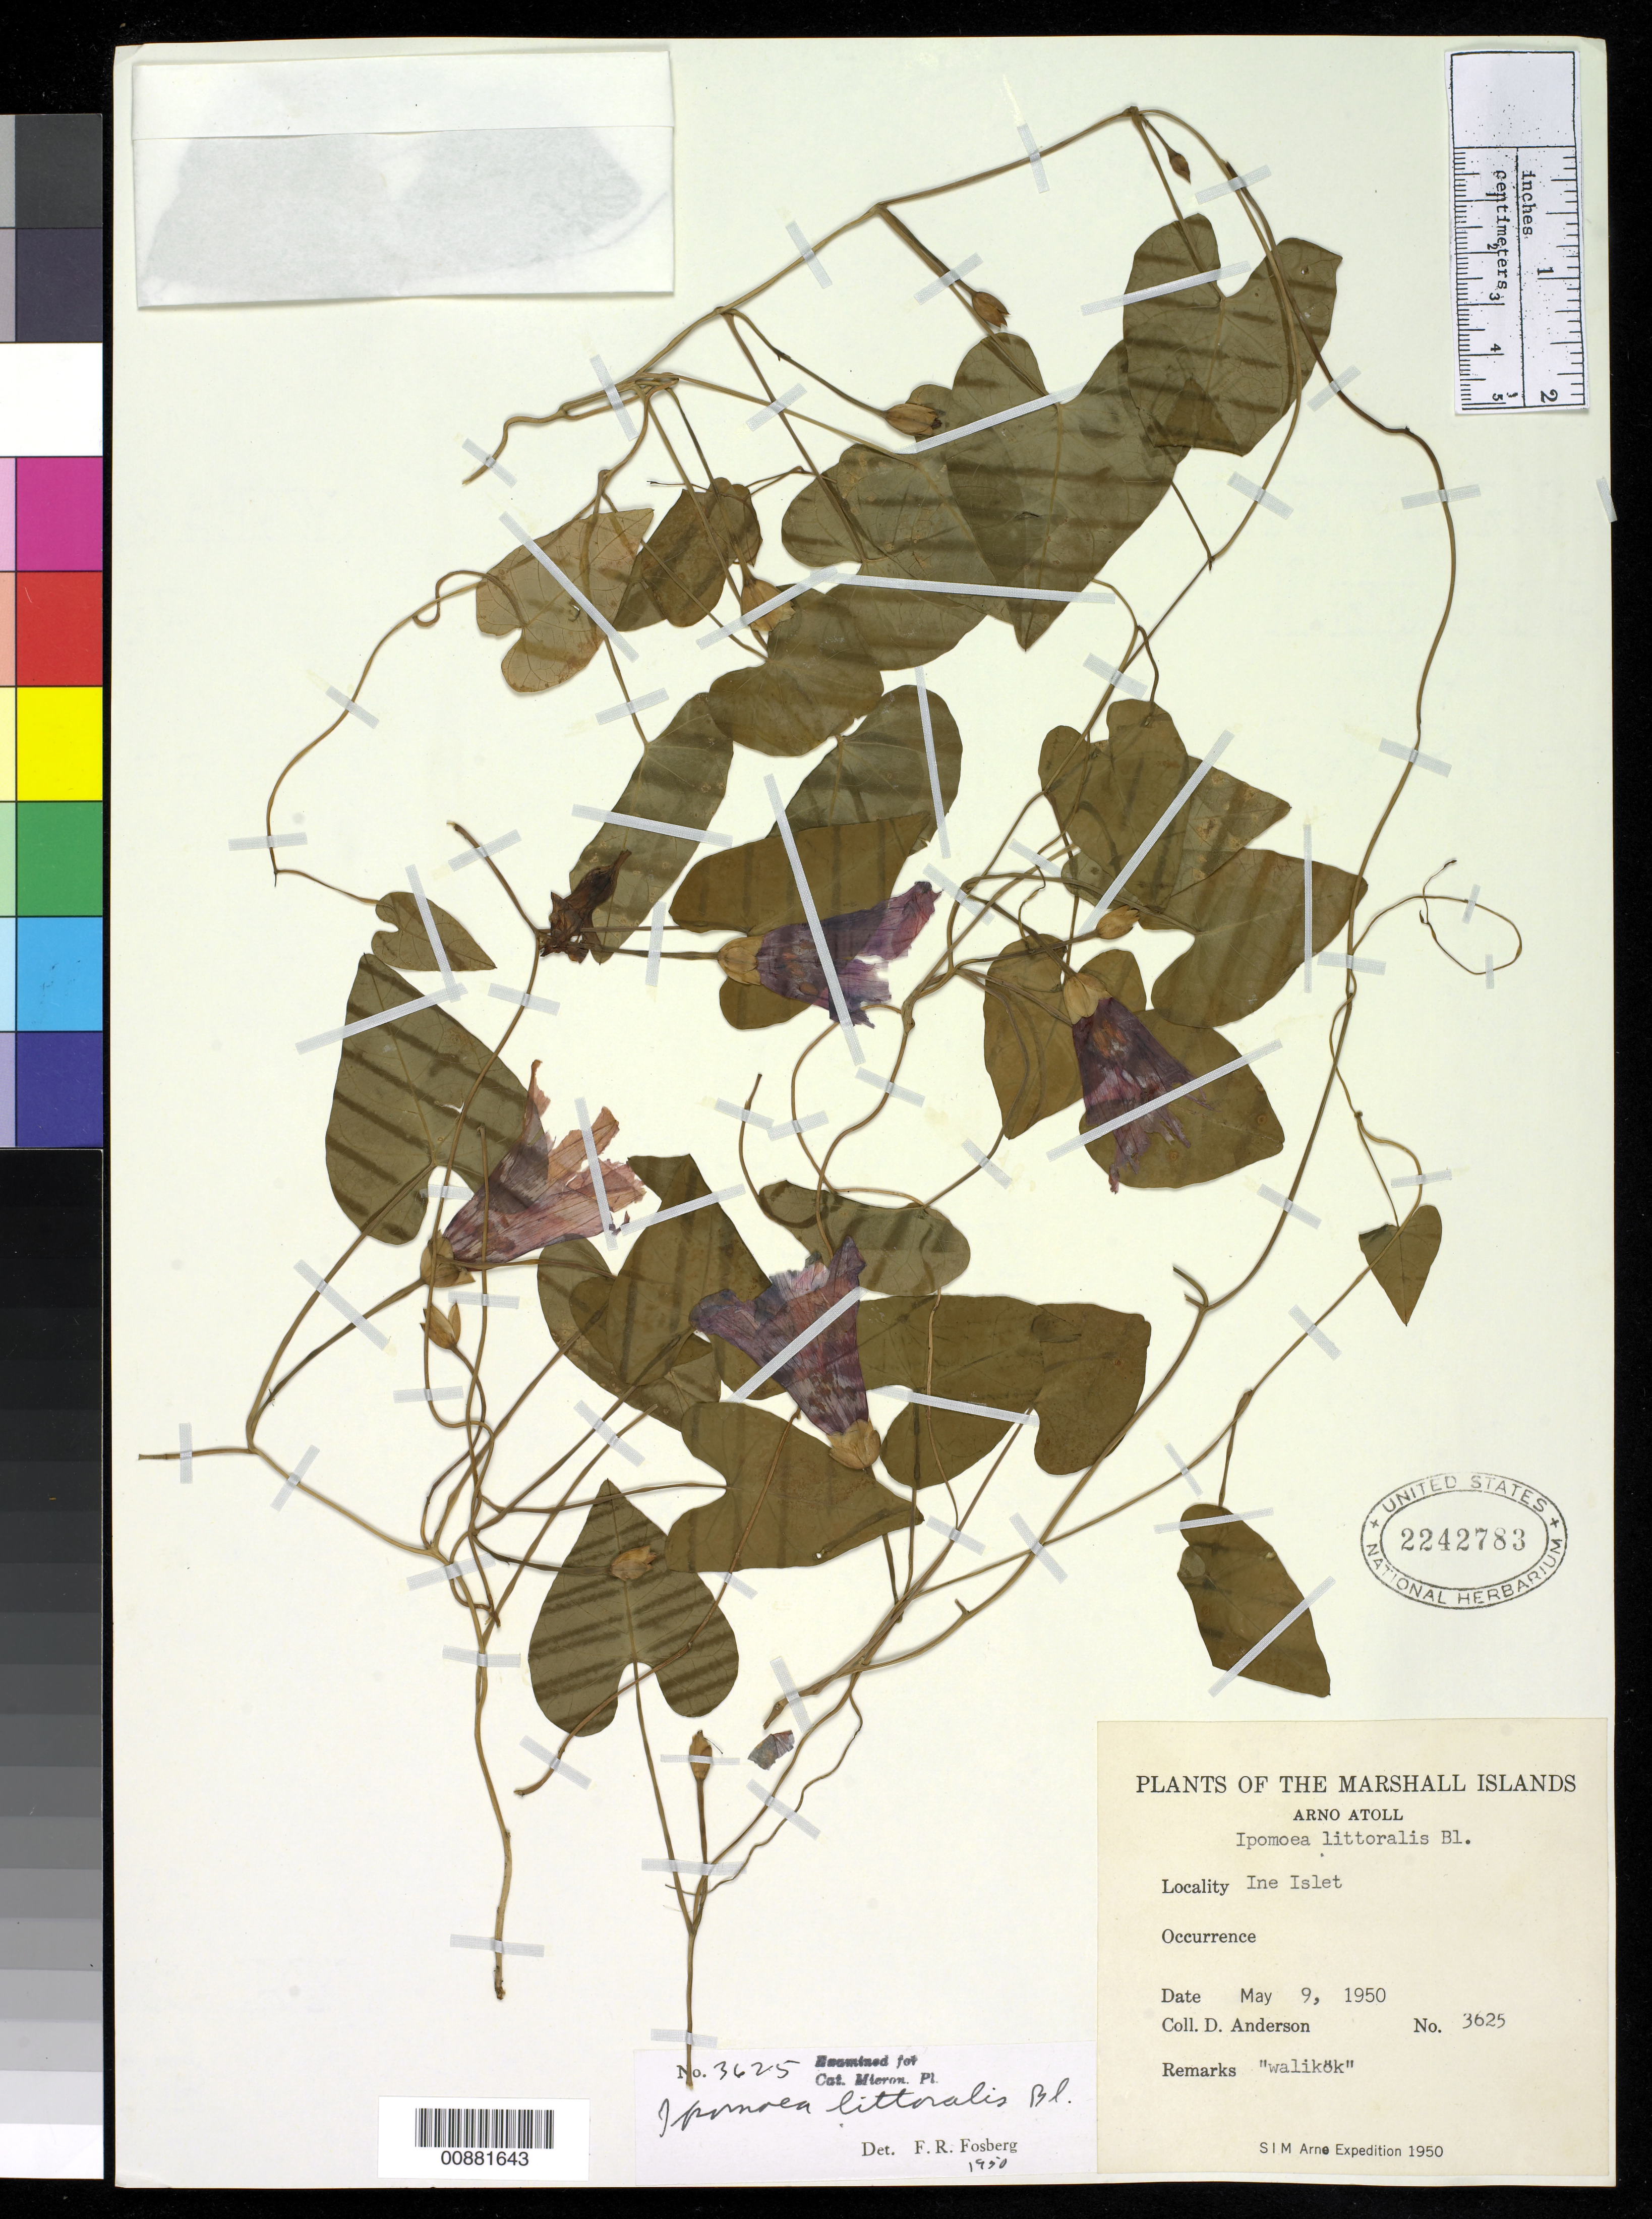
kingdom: Plantae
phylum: Tracheophyta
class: Magnoliopsida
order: Solanales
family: Convolvulaceae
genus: Ipomoea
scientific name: Ipomoea littoralis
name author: Blume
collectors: D. Anderson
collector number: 3625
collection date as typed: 09 May 1950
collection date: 1950-05-09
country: Marshall Islands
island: Arno Atoll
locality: Ine Islet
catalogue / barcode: US 2242783